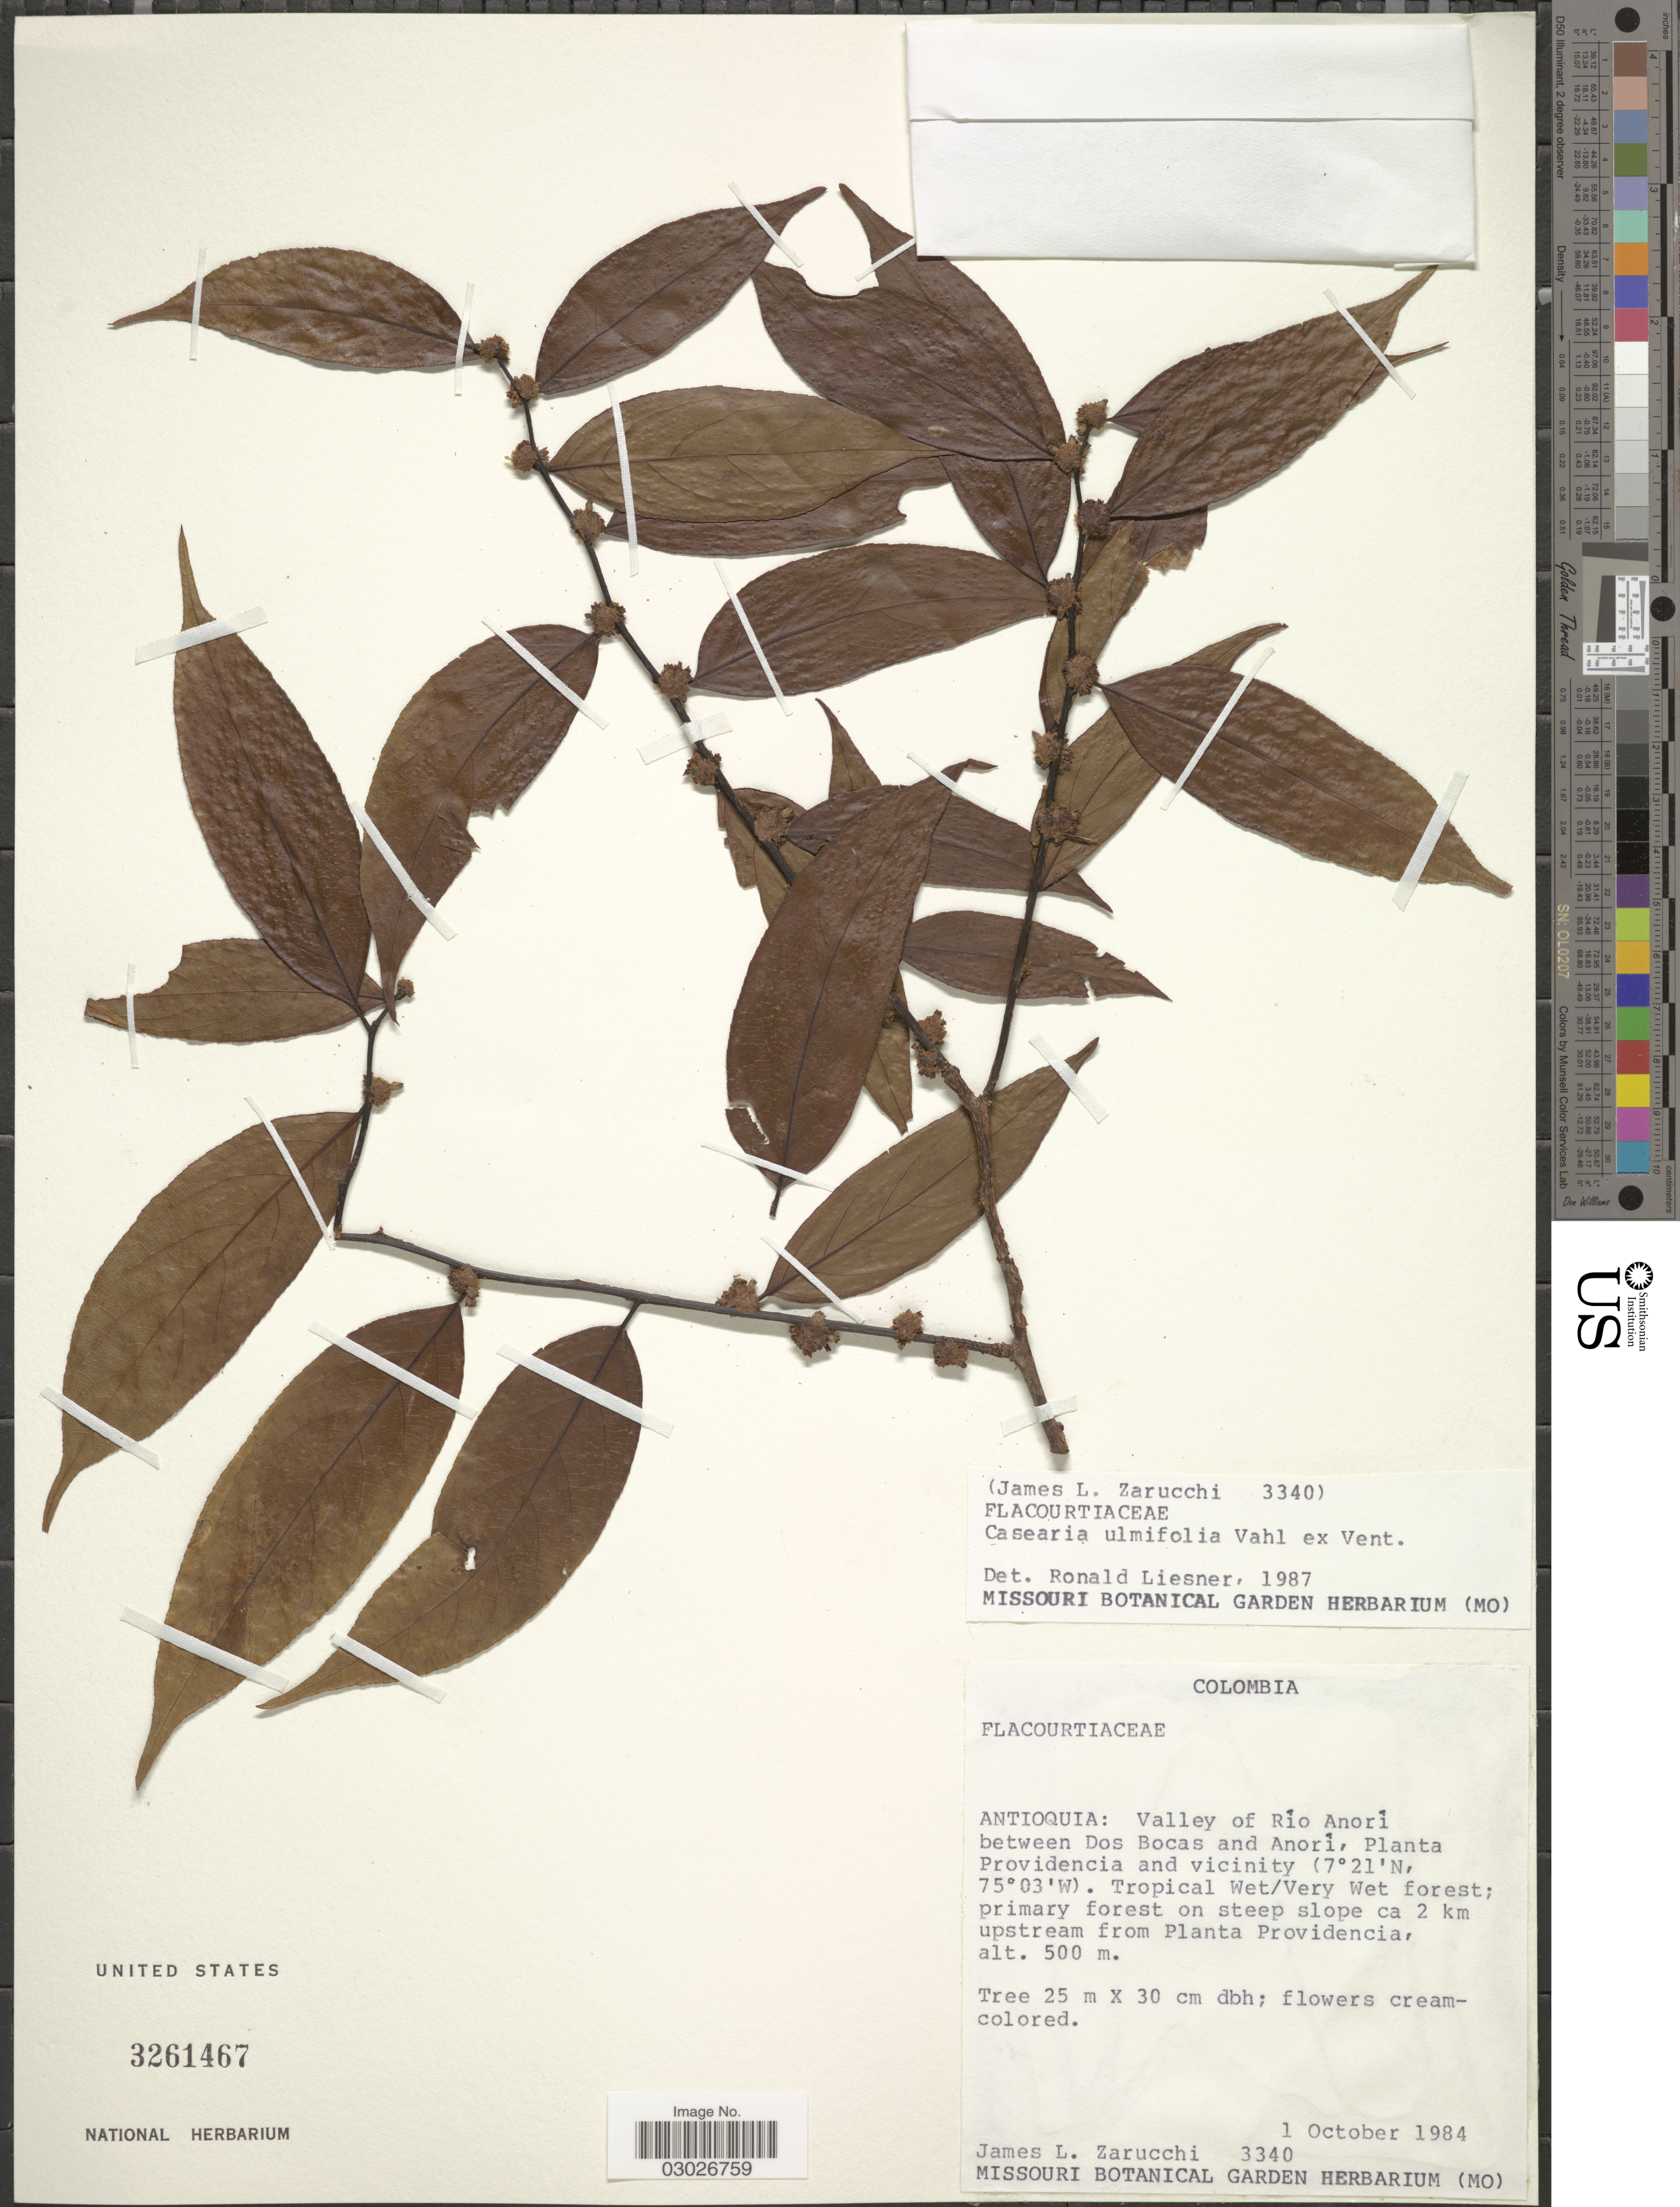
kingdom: Plantae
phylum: Tracheophyta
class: Magnoliopsida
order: Malpighiales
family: Salicaceae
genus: Casearia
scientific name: Casearia ulmifolia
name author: Vahl ex Vent.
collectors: J. L. Zarucchi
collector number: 3340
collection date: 1984-10-01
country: Colombia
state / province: Antioquia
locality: Valley of Río Anorí between Dos Bocas and Anorí, Planta Providencia and vicinity. Tropical Wet/Very Wet forest; primary forest on steep slope ca2 km upstream from Planta Providencia.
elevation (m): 500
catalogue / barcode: US 3261467